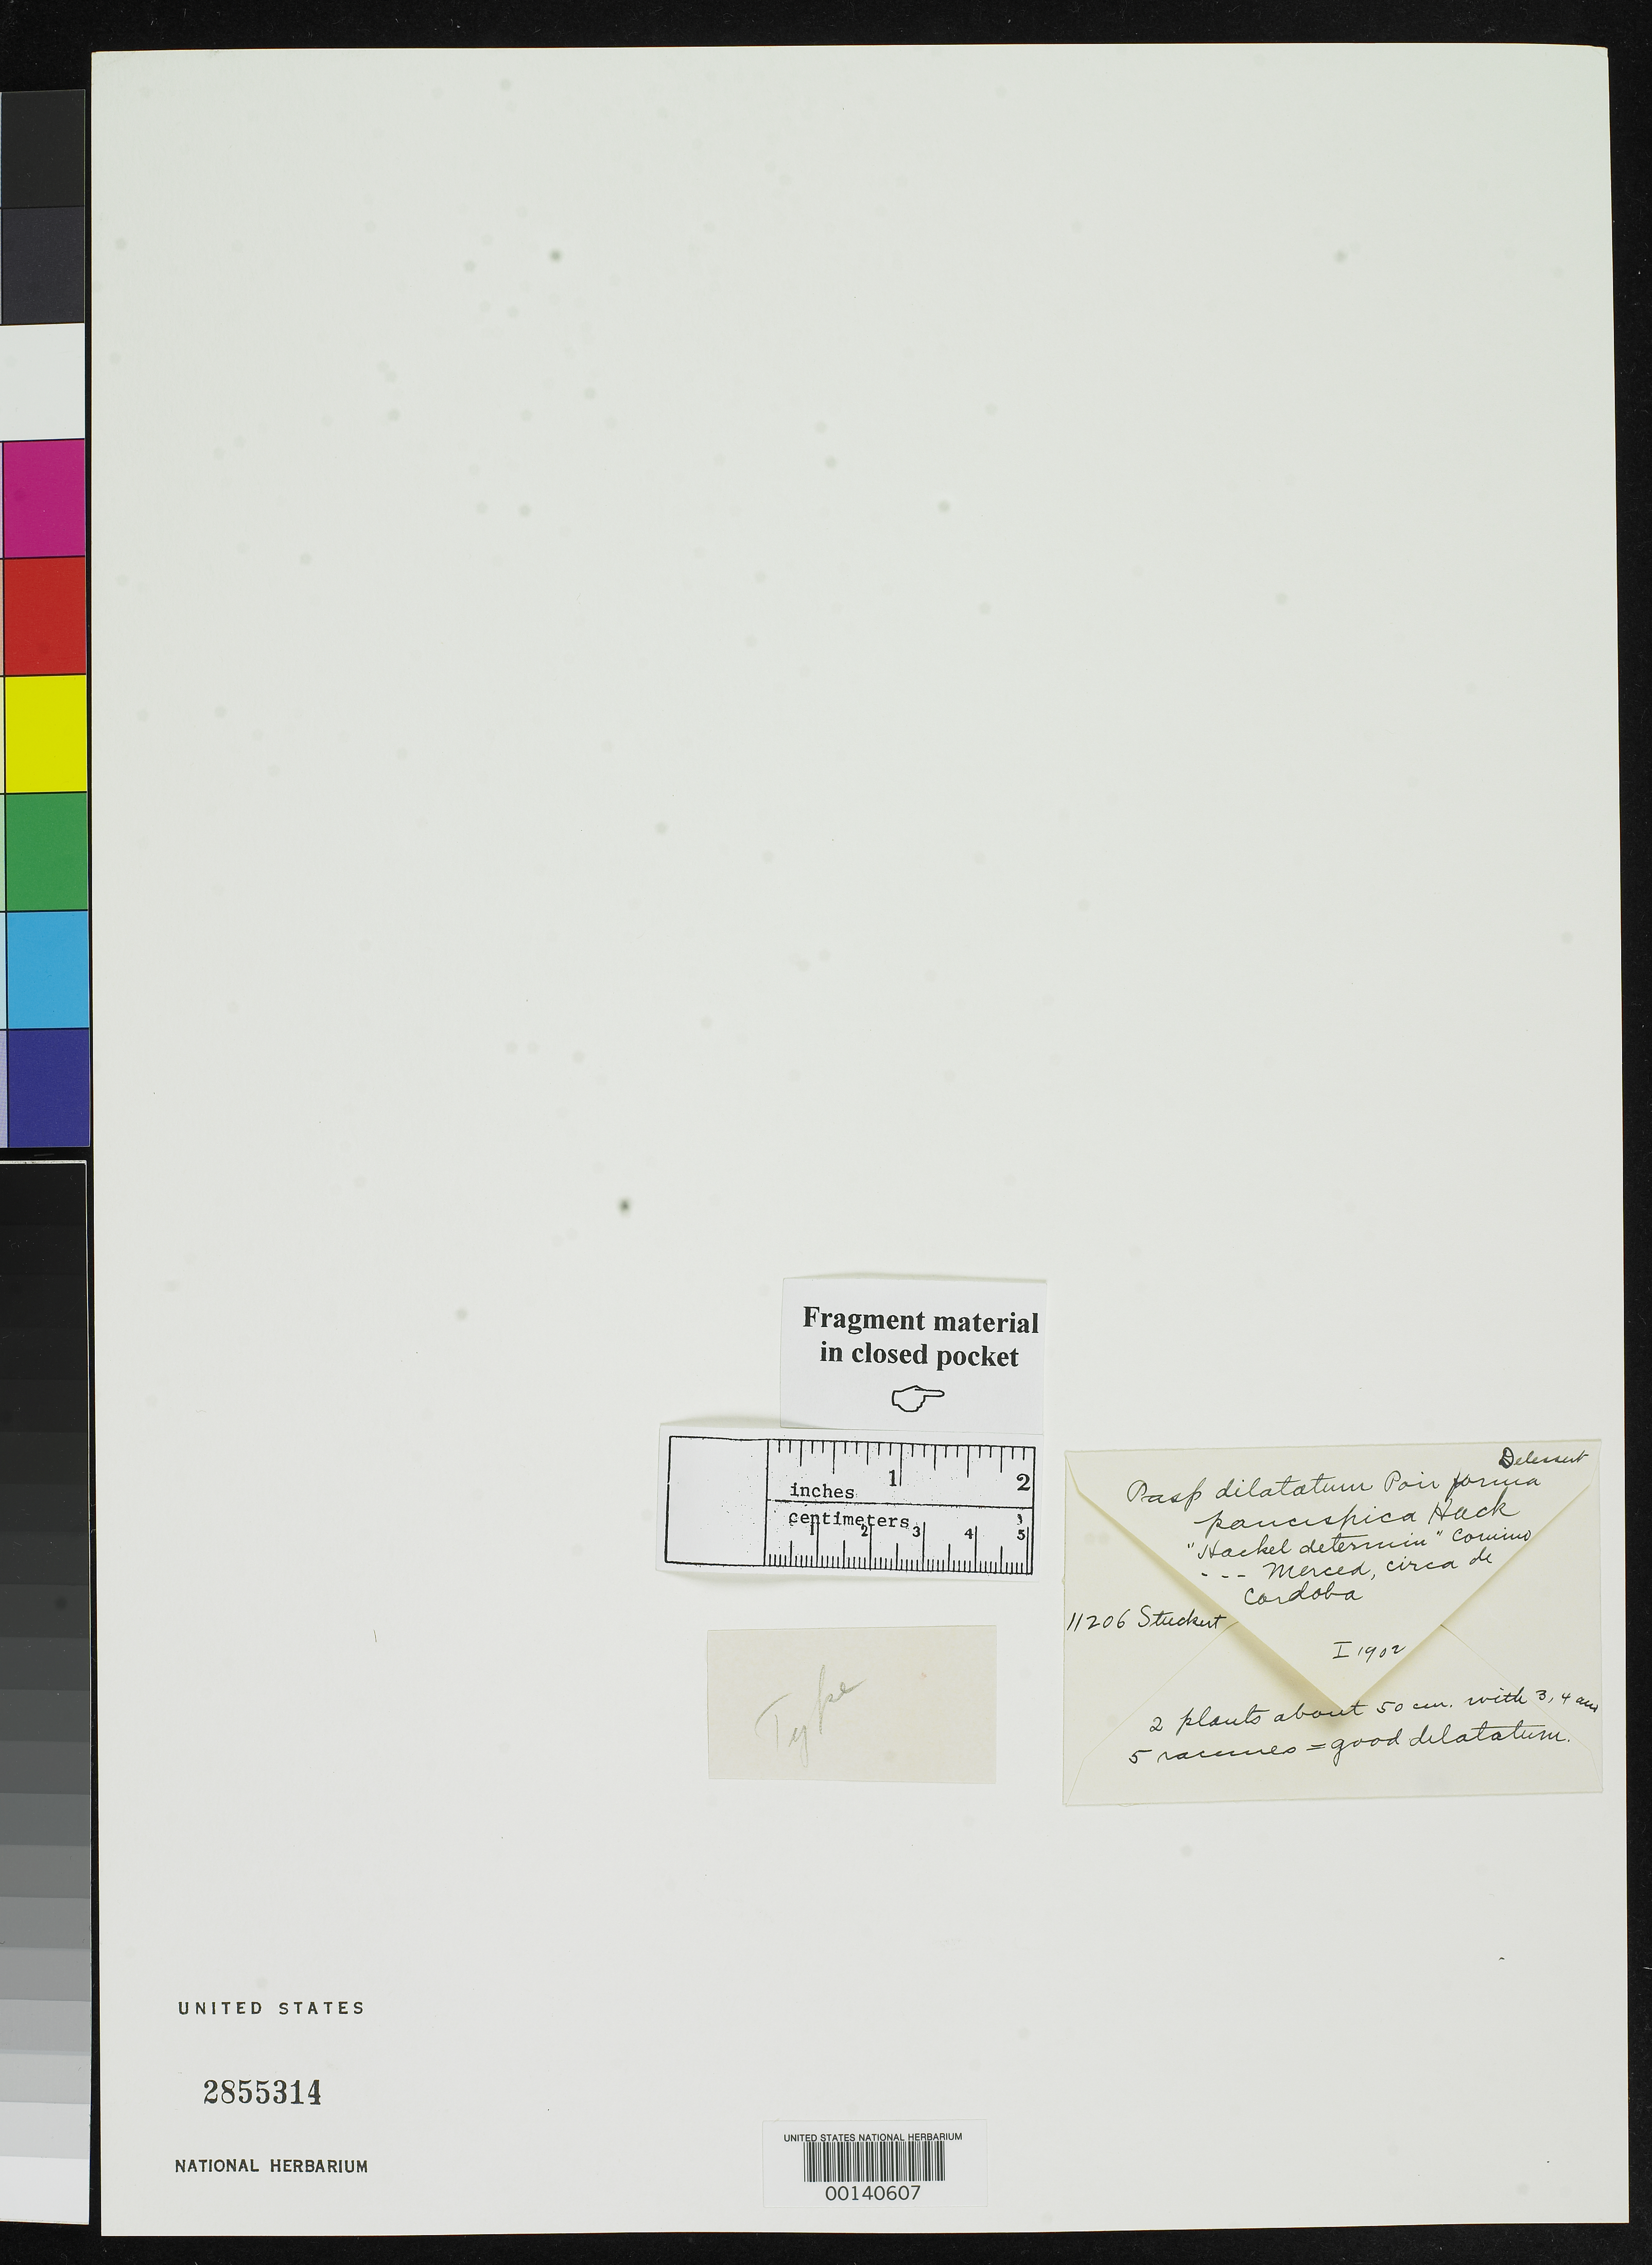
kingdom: Plantae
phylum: Tracheophyta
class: Liliopsida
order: Poales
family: Poaceae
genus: Paspalum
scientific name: Paspalum dilatatum f. paucispica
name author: Hack. ex Stuck.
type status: Type Fragment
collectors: T. Stuckert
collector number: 11206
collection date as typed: Jan 1902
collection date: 1902-01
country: Mexico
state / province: Veracruz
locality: Merced near Córdoba.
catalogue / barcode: US 2855314